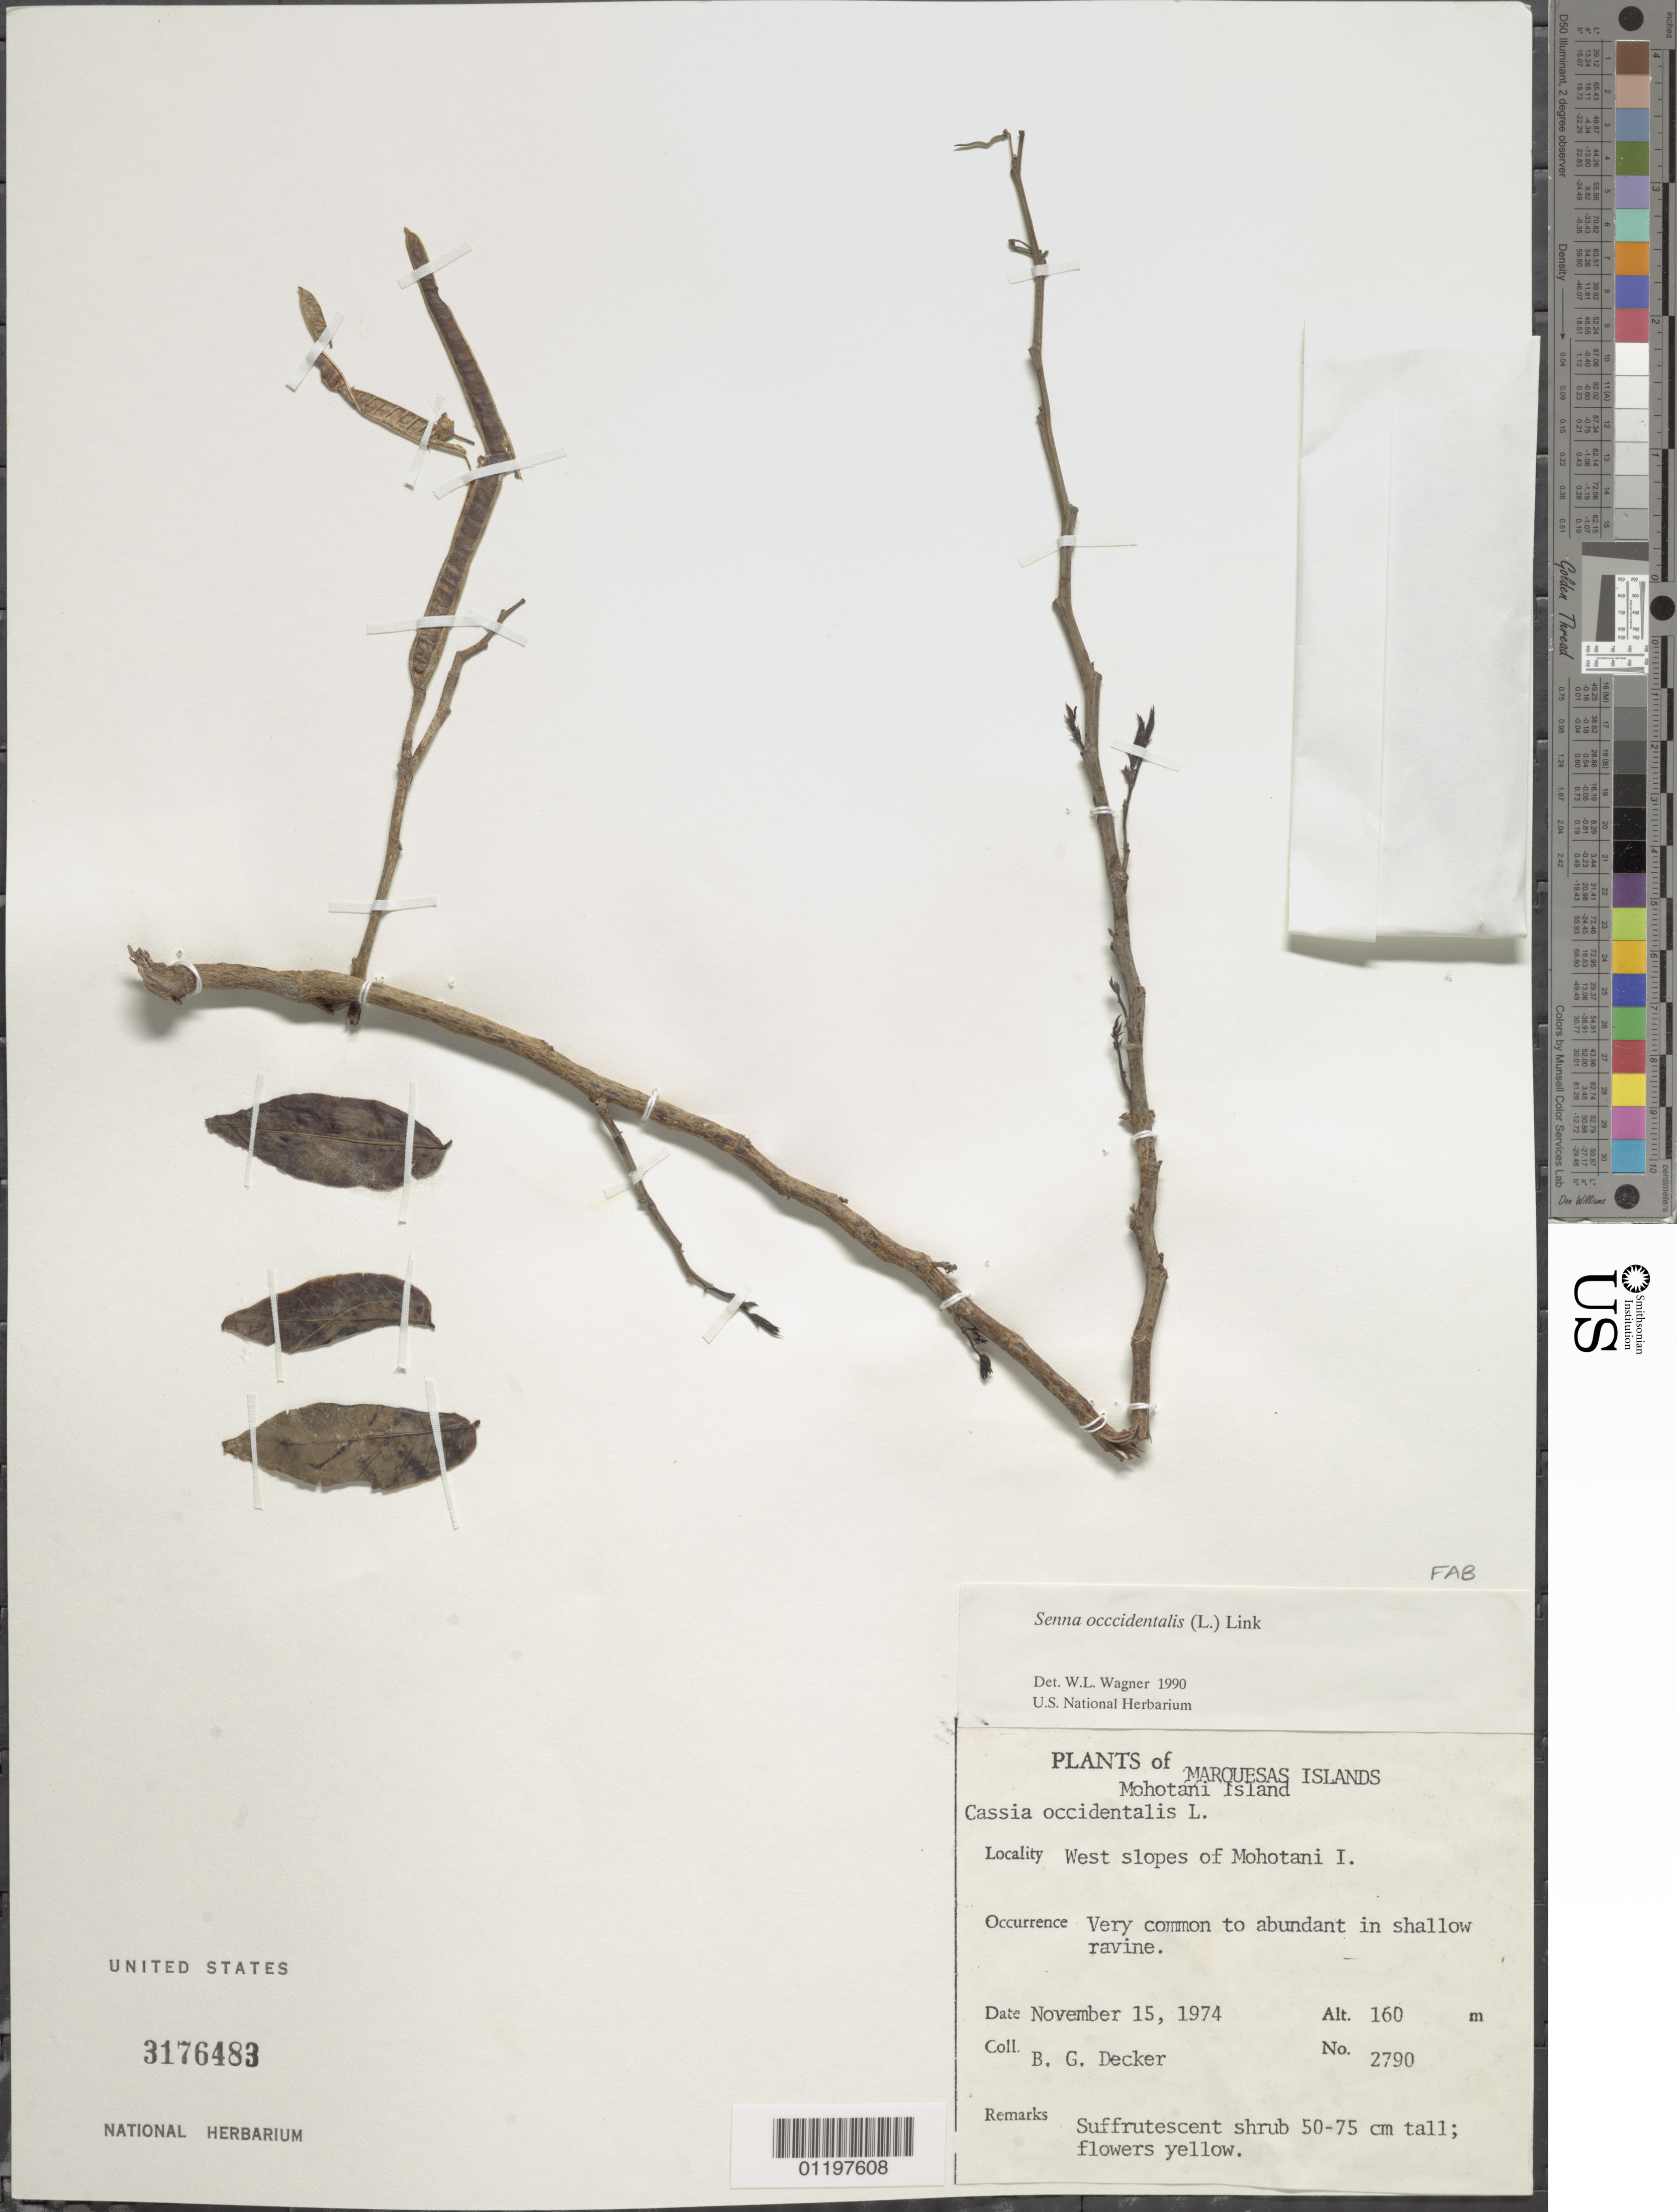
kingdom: Plantae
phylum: Tracheophyta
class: Magnoliopsida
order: Fabales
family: Fabaceae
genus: Senna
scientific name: Senna occidentalis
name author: (L.) Link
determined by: Wagner, W. L., (BOT), Smithsonian Institution - National Museum of Natural History (UNITED STATES)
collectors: B. G. Decker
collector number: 2790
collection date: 1974-11-15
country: French Polynesia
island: Mohotani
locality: W slope of island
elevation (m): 160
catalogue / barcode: US 3176483